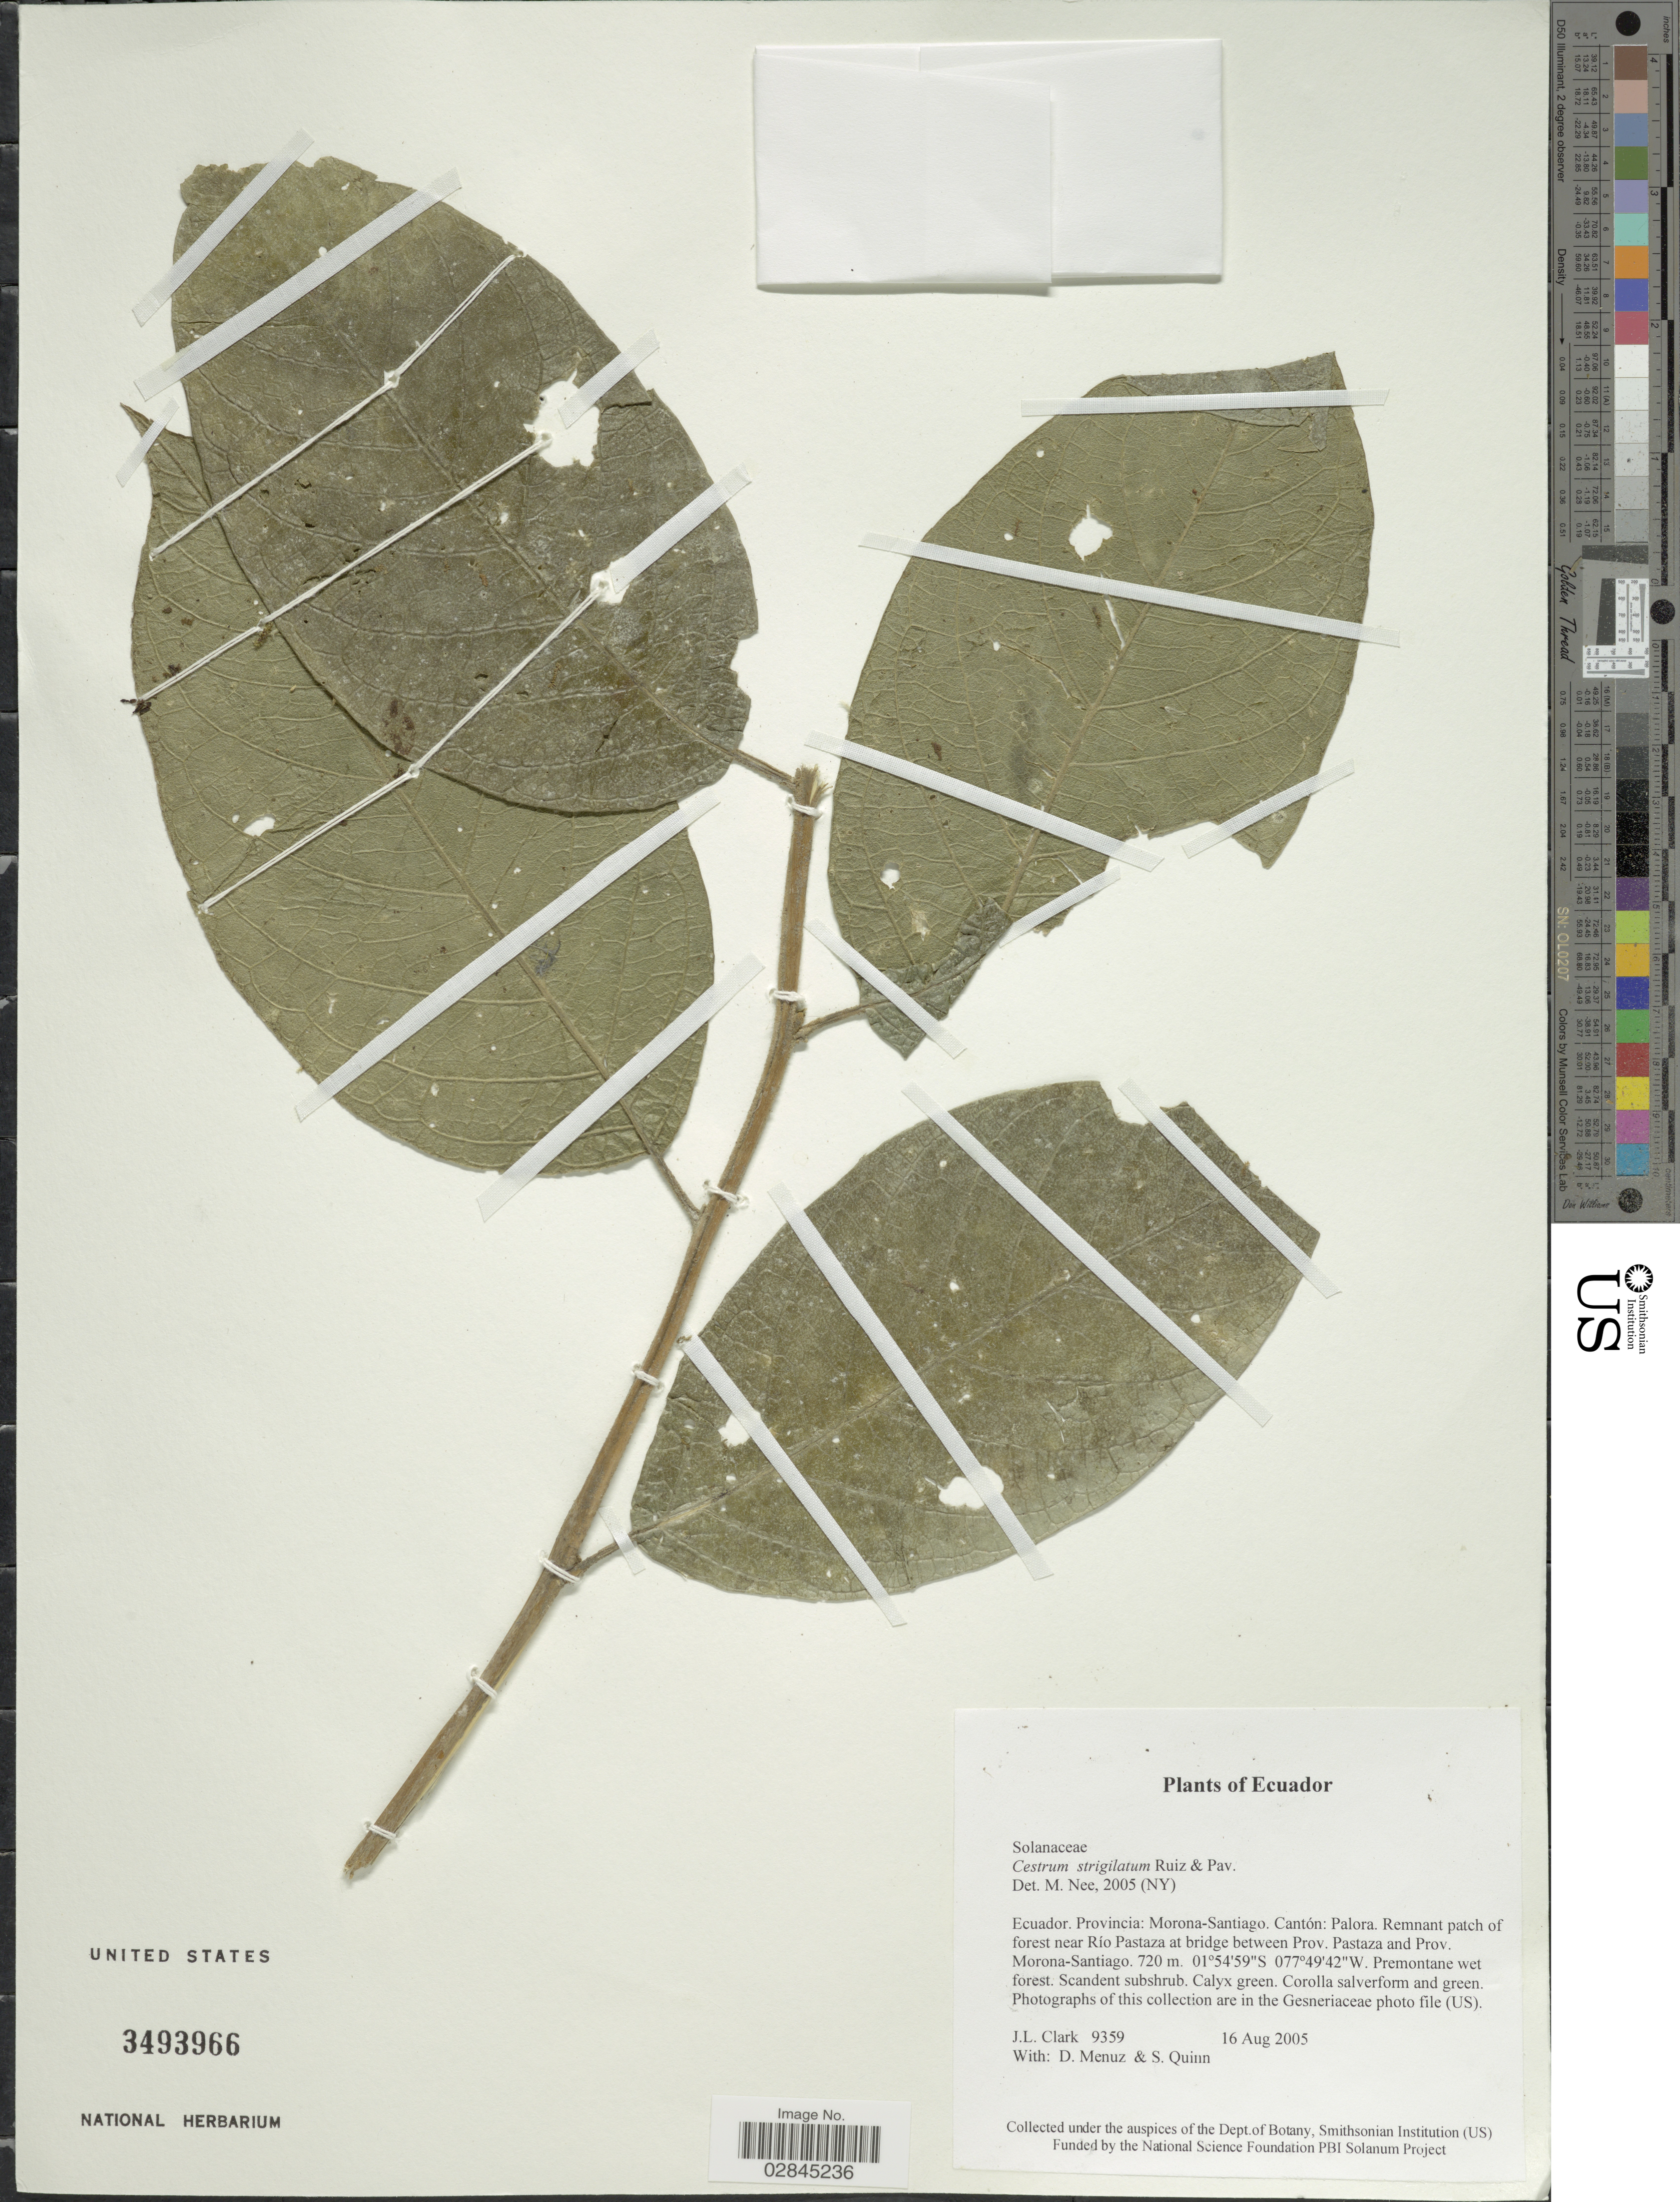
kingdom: Plantae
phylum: Tracheophyta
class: Magnoliopsida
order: Solanales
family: Solanaceae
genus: Cestrum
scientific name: Cestrum strigillatum var. calycinum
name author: Ruiz & Pav.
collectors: J. L. Clark, D. Menuz & S. Quinn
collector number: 9359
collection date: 2005-08-16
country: Ecuador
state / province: Morona-Santiago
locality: Morona-Santiago. Cantón: Palora. Remnant patch of forest near Río Pastaza at bridge between prov. Pastaza and Prov. Morona-Santiago.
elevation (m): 720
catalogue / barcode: US 3493966